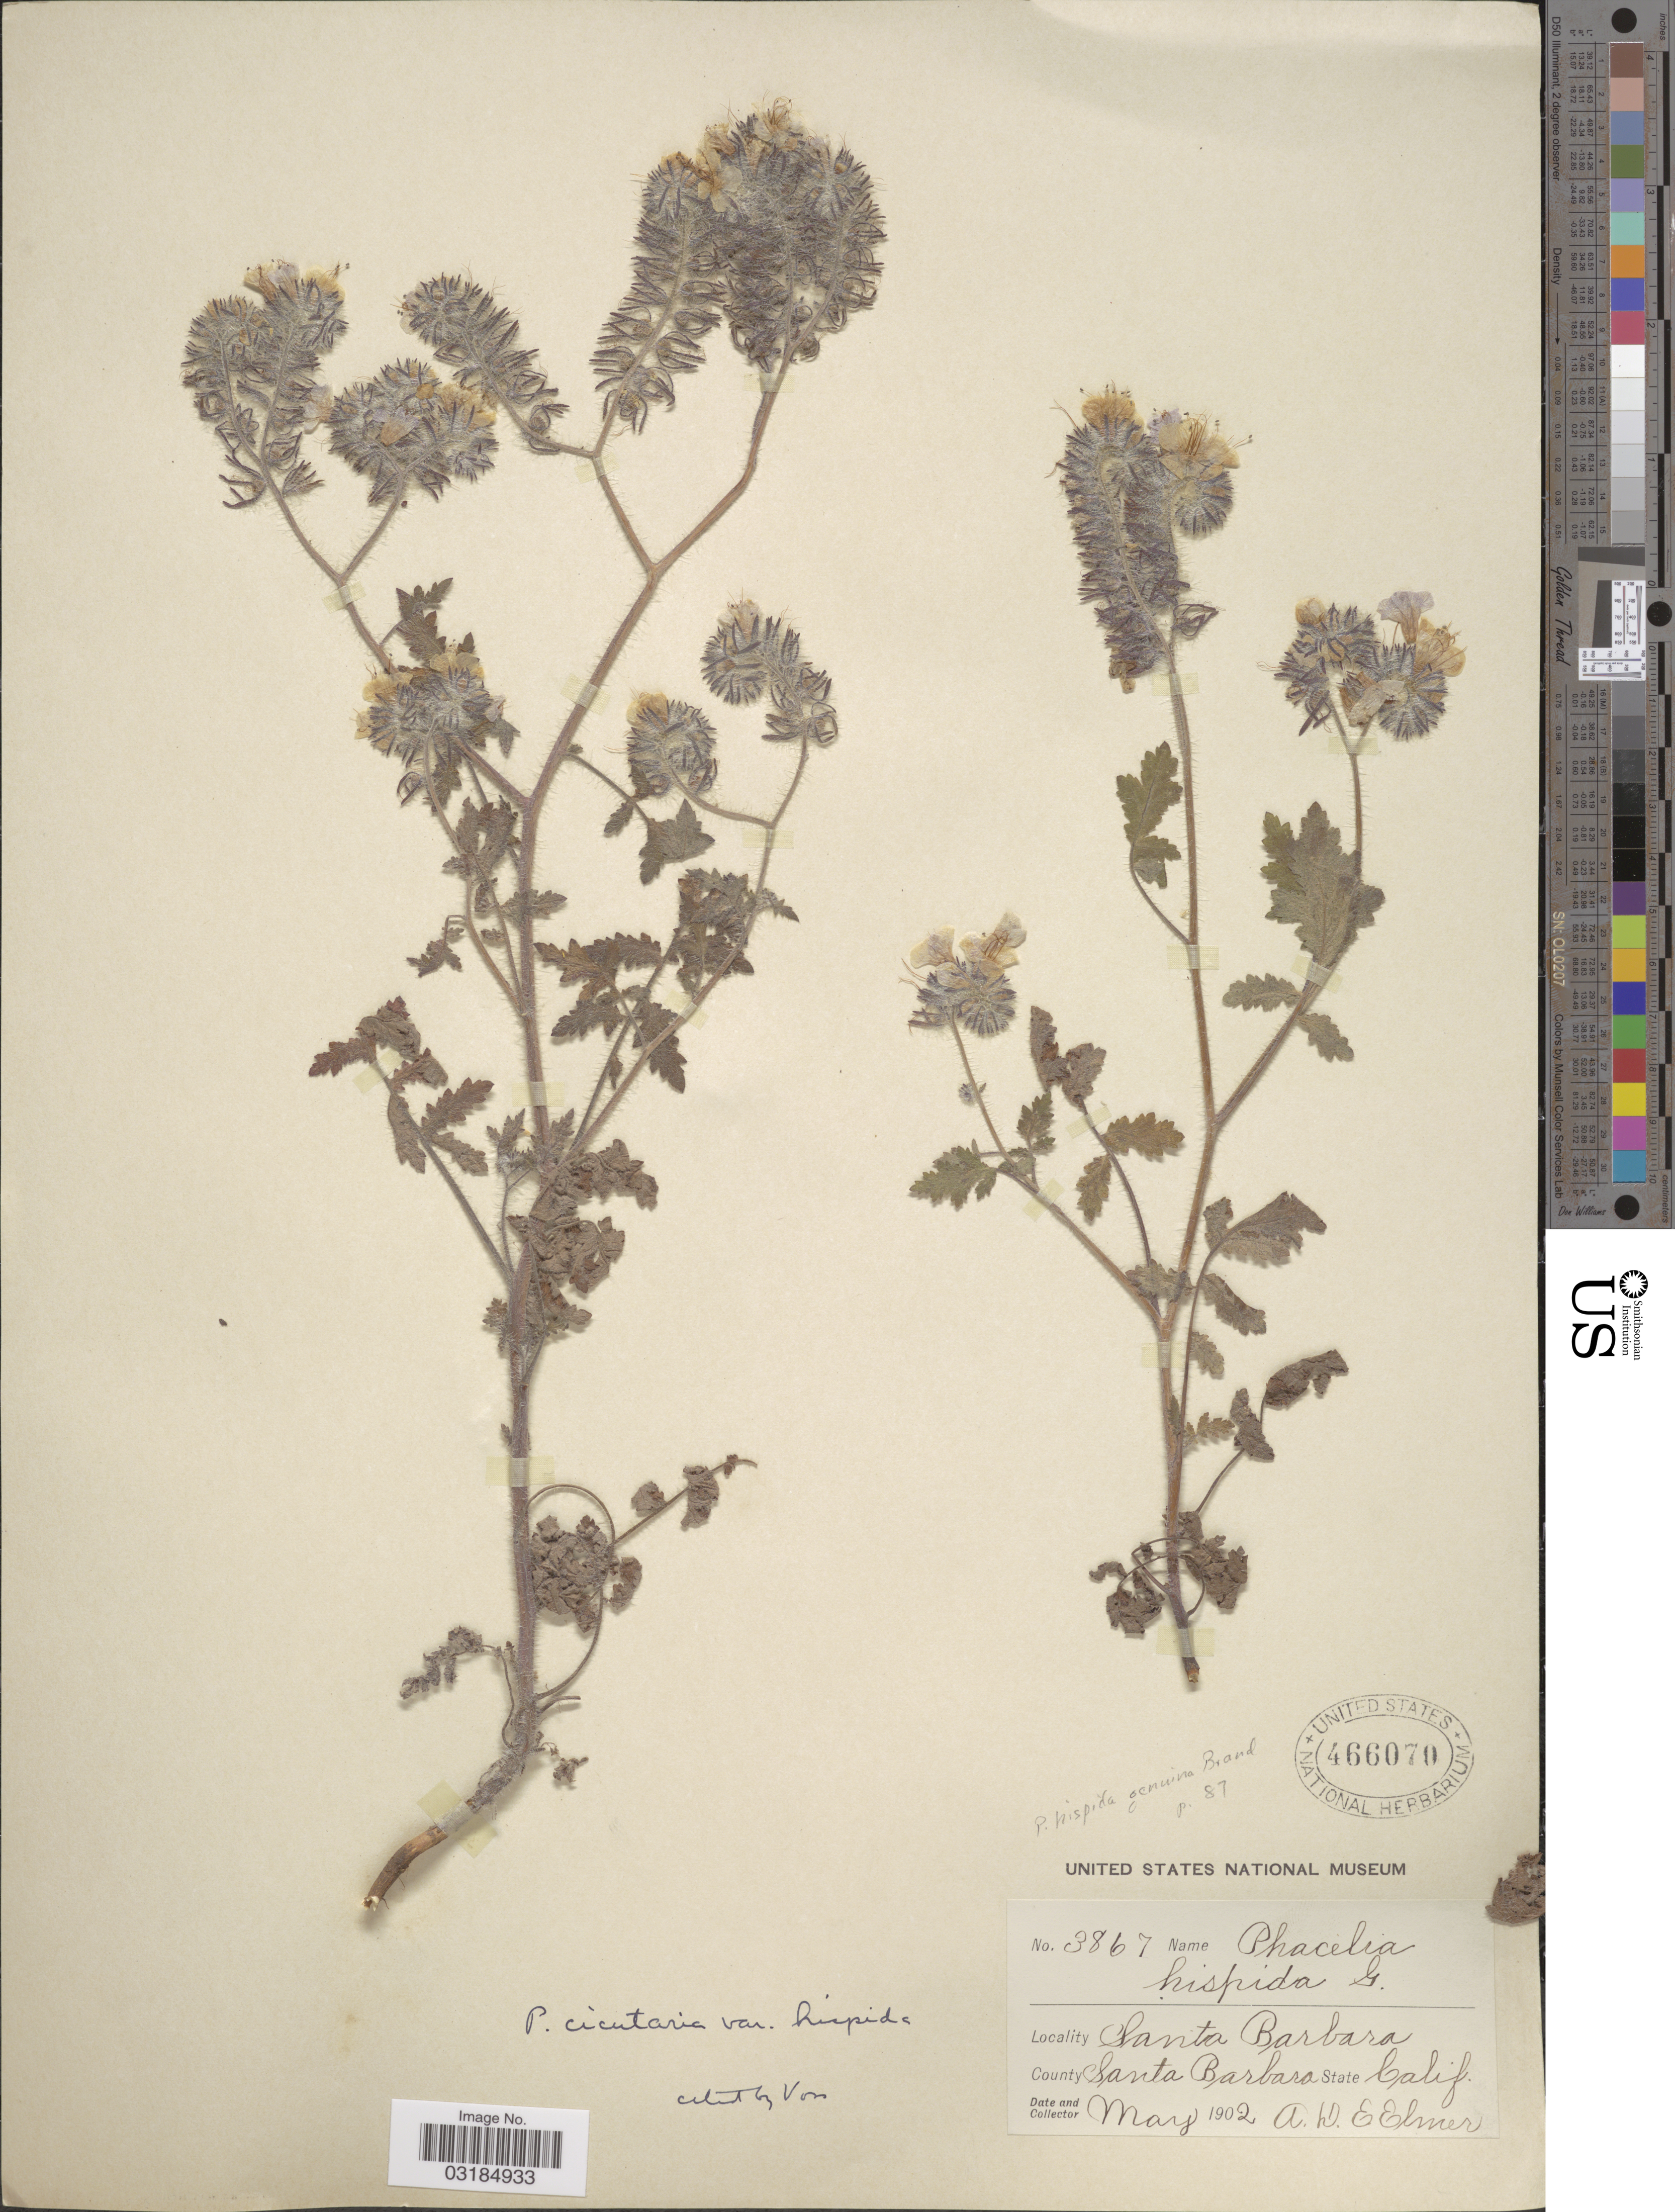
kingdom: Plantae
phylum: Tracheophyta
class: Magnoliopsida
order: Boraginales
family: Hydrophyllaceae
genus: Phacelia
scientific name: Phacelia cicutaria var. hispida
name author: (A. Gray) J.T. Howell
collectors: A. D. E. Elmer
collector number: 3867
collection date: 1902-05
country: United States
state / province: California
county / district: Santa Barbara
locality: Santa Barbara. County Santa Barbara.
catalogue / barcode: US 466070